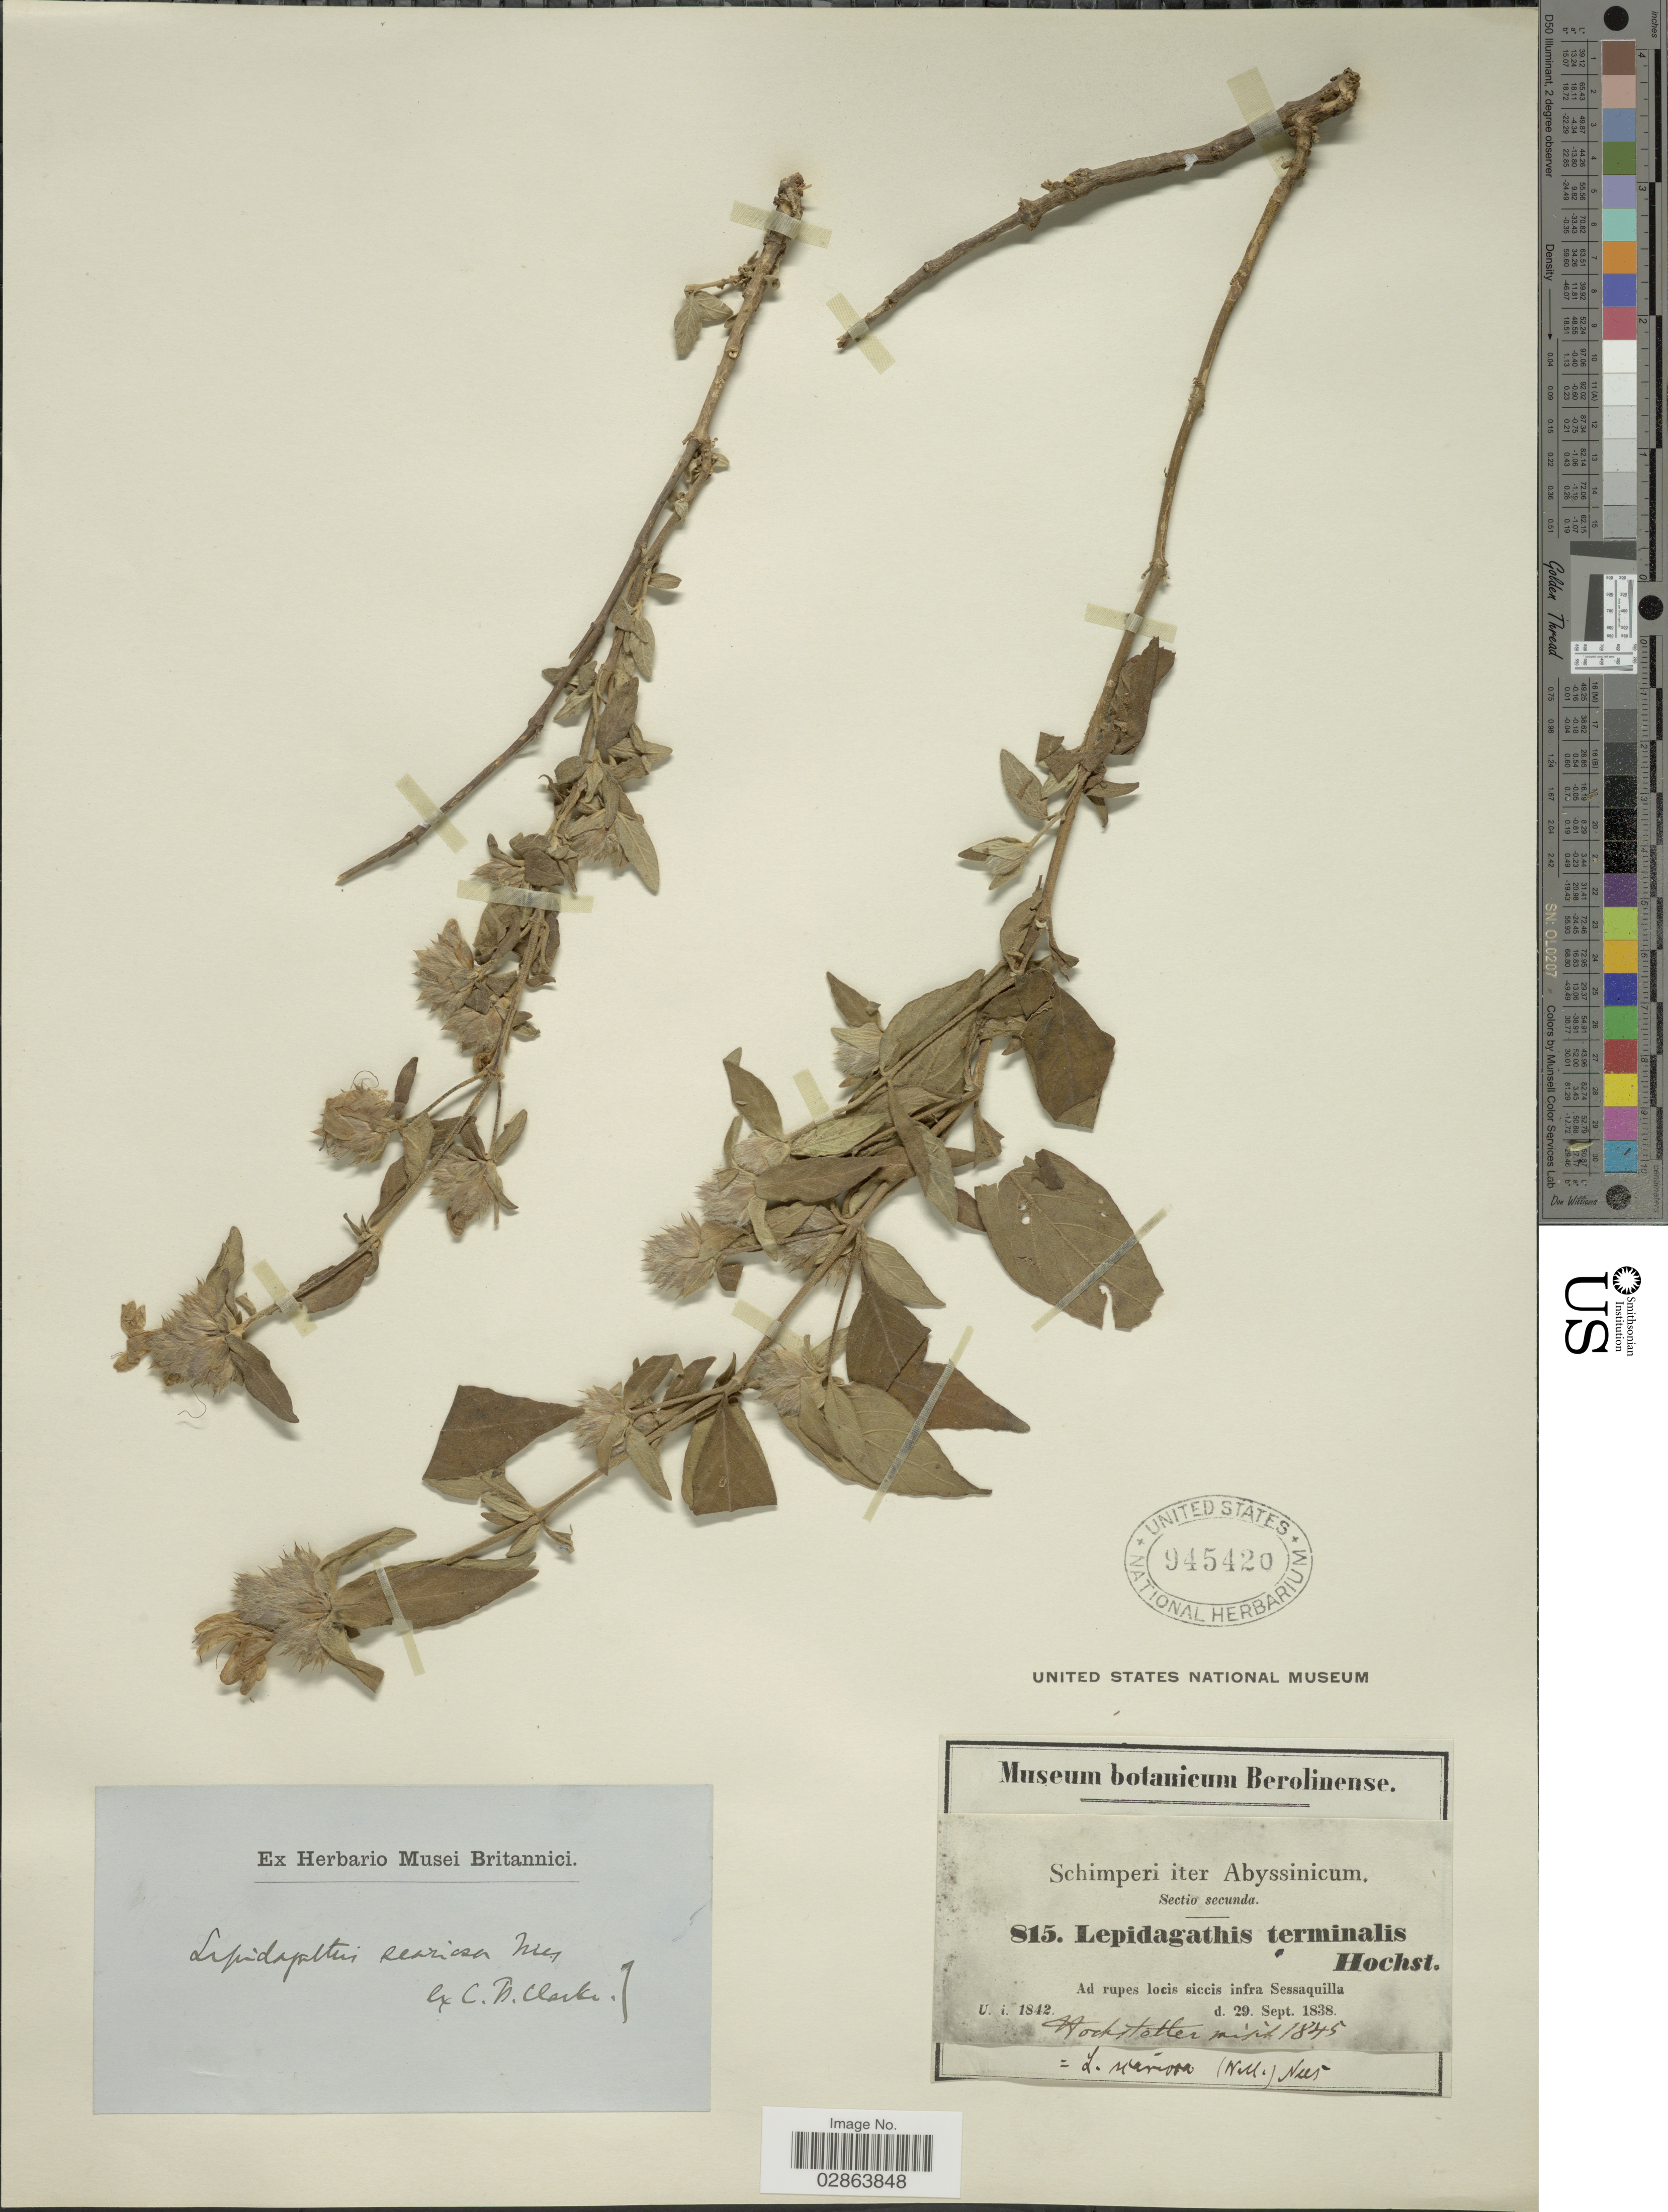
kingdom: Plantae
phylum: Tracheophyta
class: Magnoliopsida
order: Lamiales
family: Acanthaceae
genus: Lepidagathis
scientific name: Lepidagathis terminalis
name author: Nees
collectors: -. Schimper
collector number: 815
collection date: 1838-09-29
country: Eritrea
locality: Iter Abyssinicum, Ad rupes locis siccis infra Sessaquilla.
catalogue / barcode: US 945420